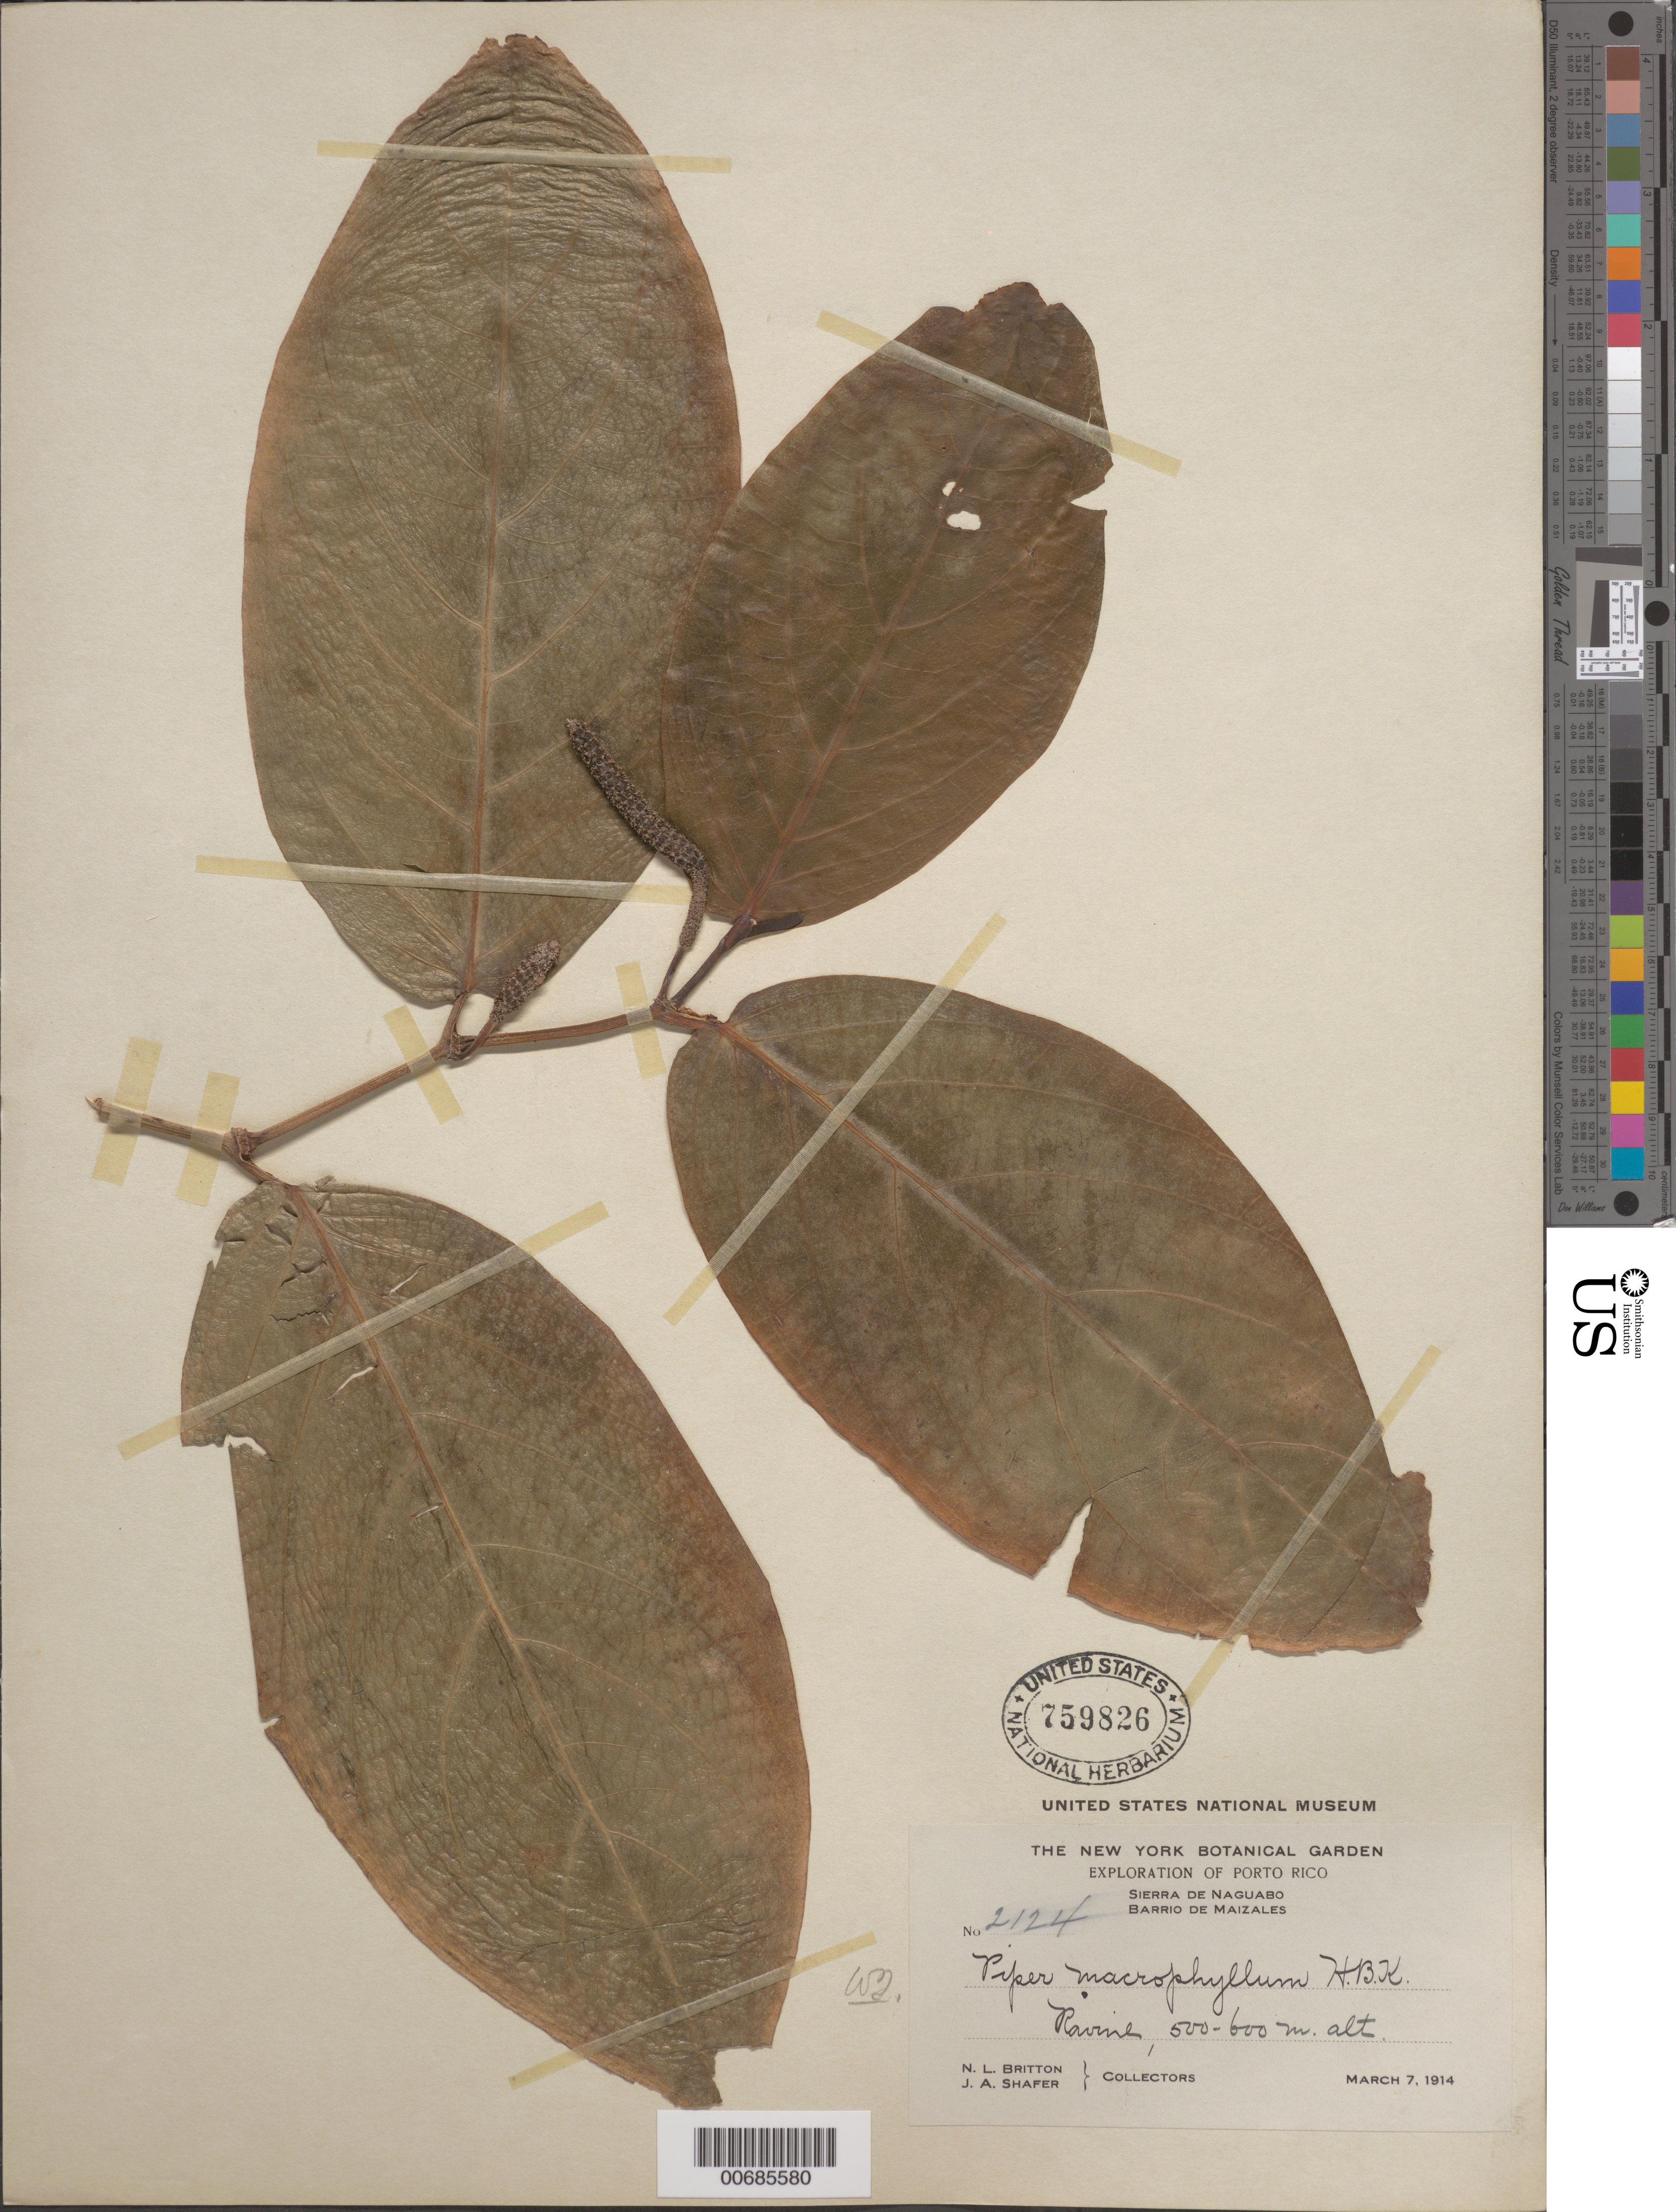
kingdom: Plantae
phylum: Tracheophyta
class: Magnoliopsida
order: Piperales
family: Piperaceae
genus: Piper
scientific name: Piper macrophyllum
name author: Kunth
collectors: N. Britton & J. A. Shafer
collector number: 2124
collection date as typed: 07 Mar 1914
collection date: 1914-03-07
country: Puerto Rico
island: Greater Antilles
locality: Sierra de Naguabo Barrio de Maizales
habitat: ravine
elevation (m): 500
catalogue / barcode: US 759826